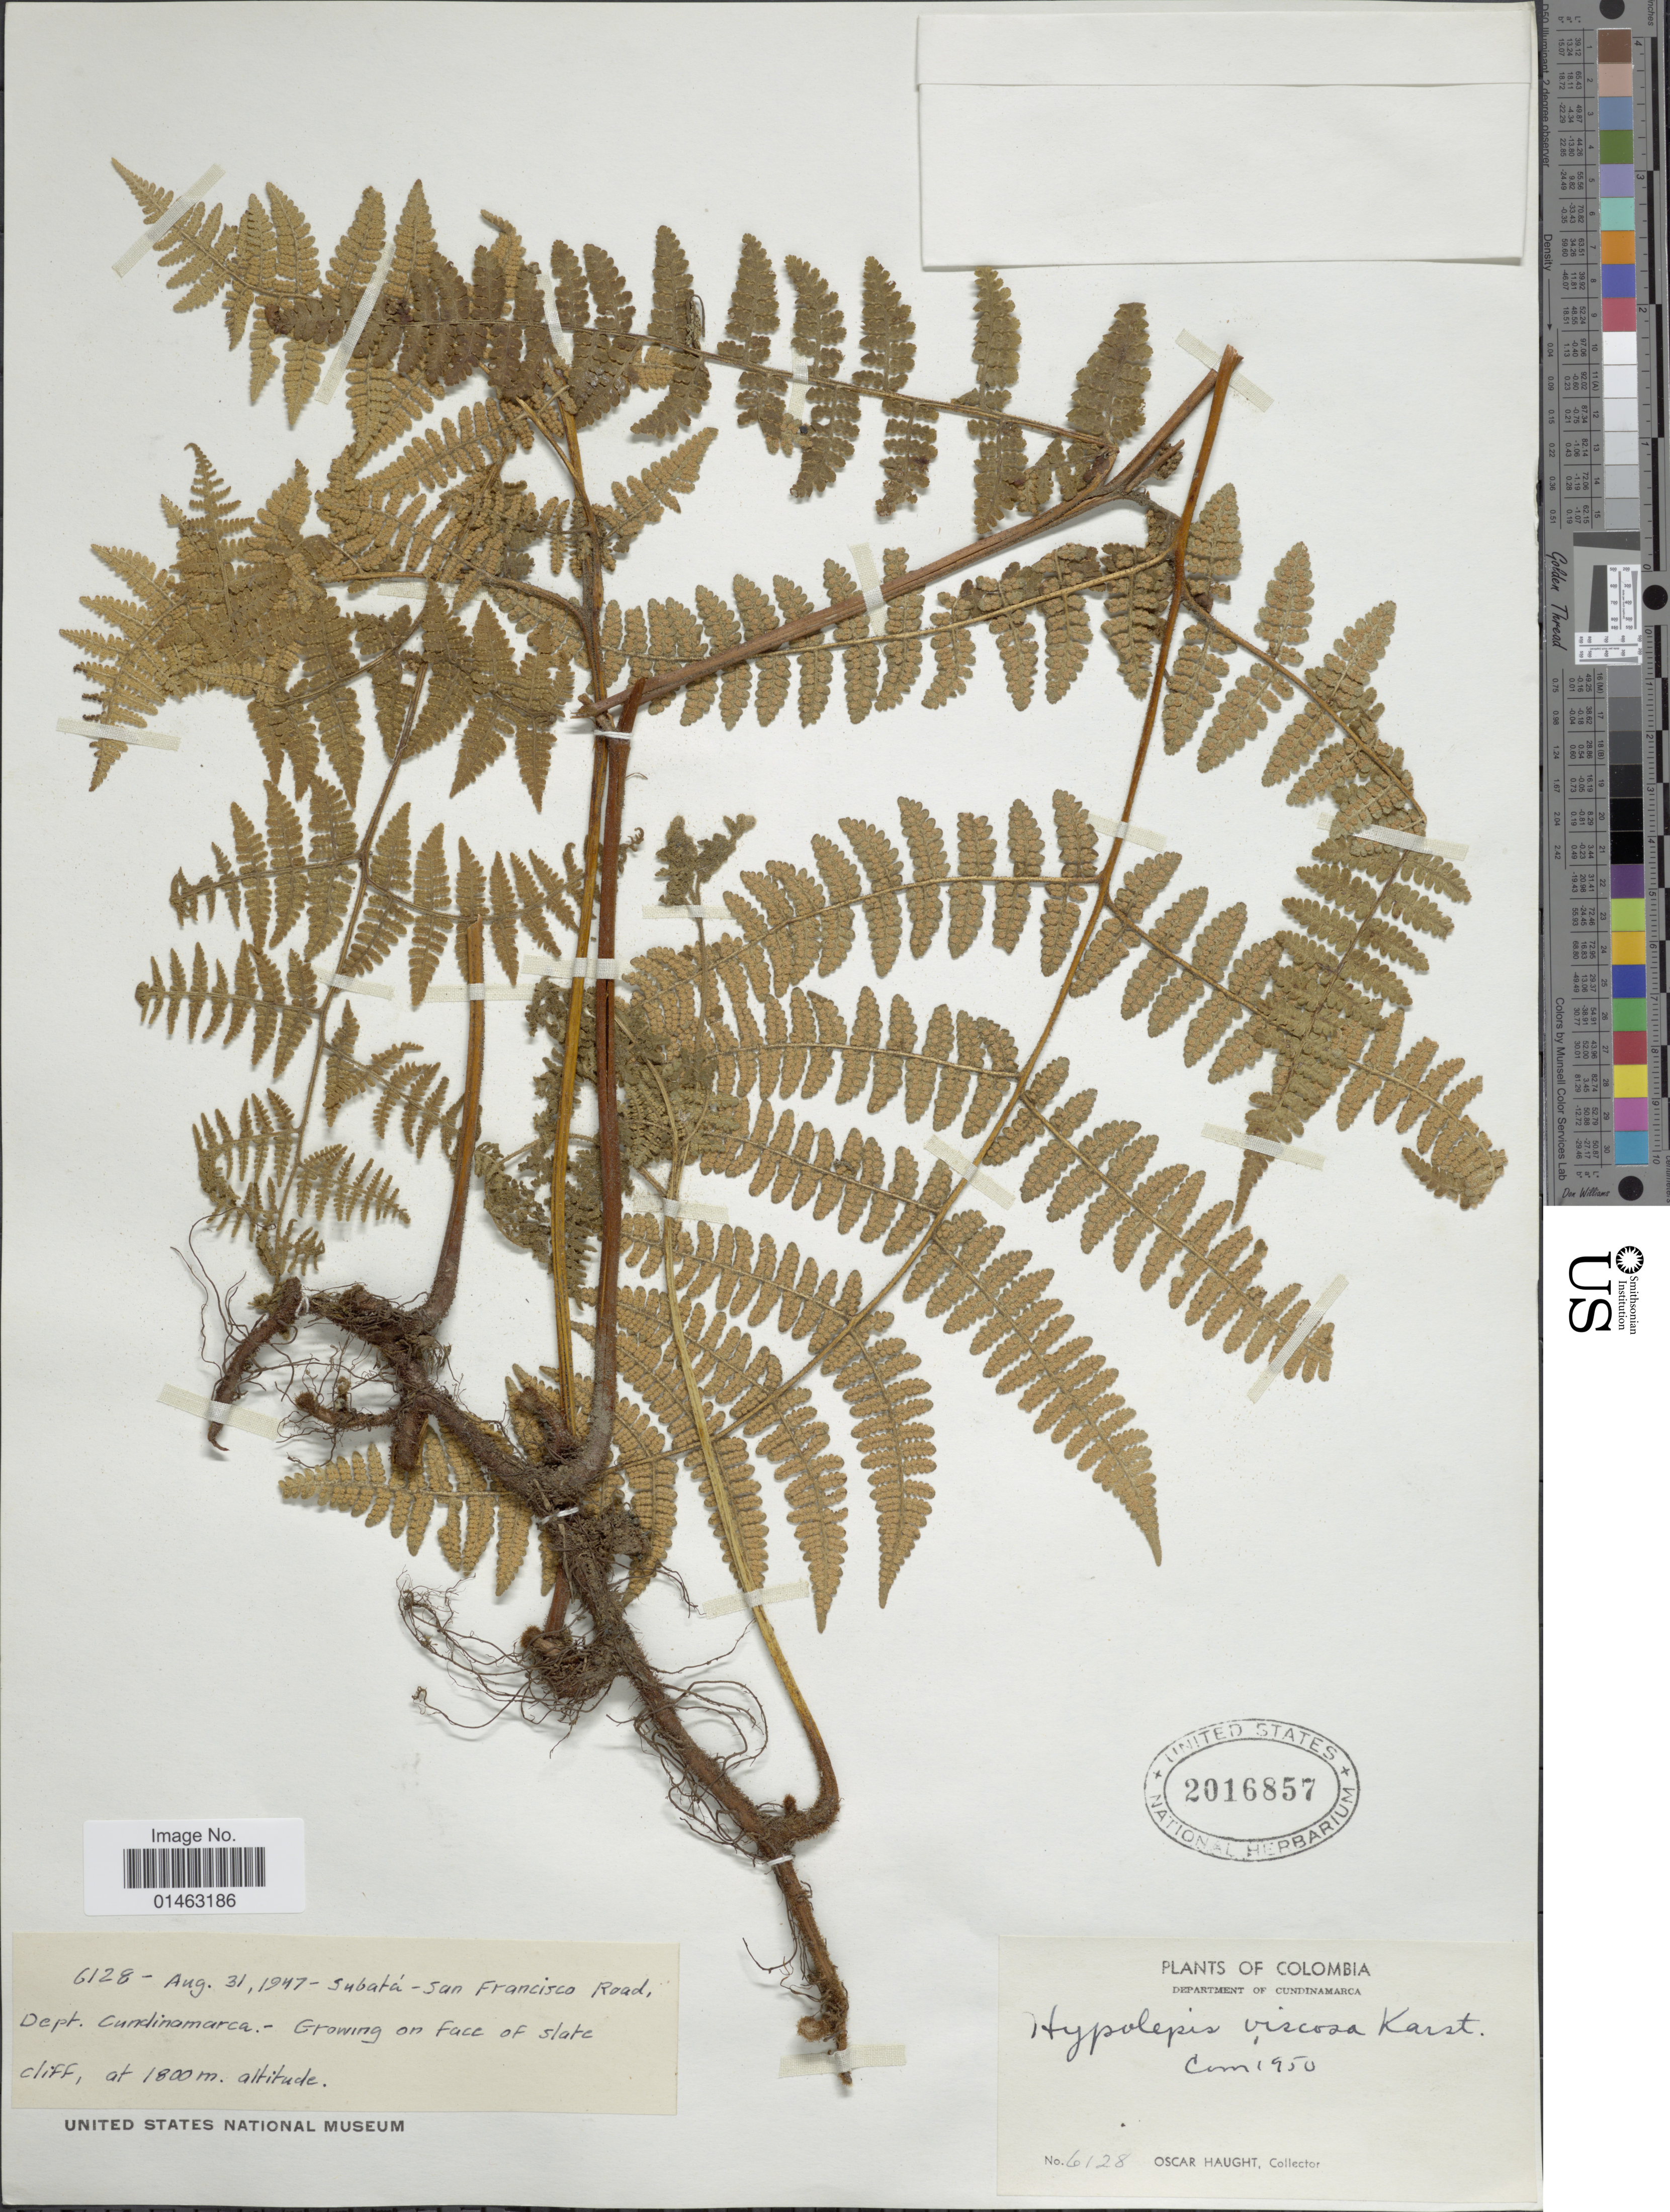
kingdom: Plantae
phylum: Tracheophyta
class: Polypodiopsida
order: Polypodiales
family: Dennstaedtiaceae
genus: Hypolepis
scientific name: Hypolepis viscosa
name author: H. Karst.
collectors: O. L. Haught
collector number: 6128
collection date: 1947-08-31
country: Colombia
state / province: Cundinamarca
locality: Supatá- San Francisco Road, dept. Cundinamarca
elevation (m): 1800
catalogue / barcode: US 2016857